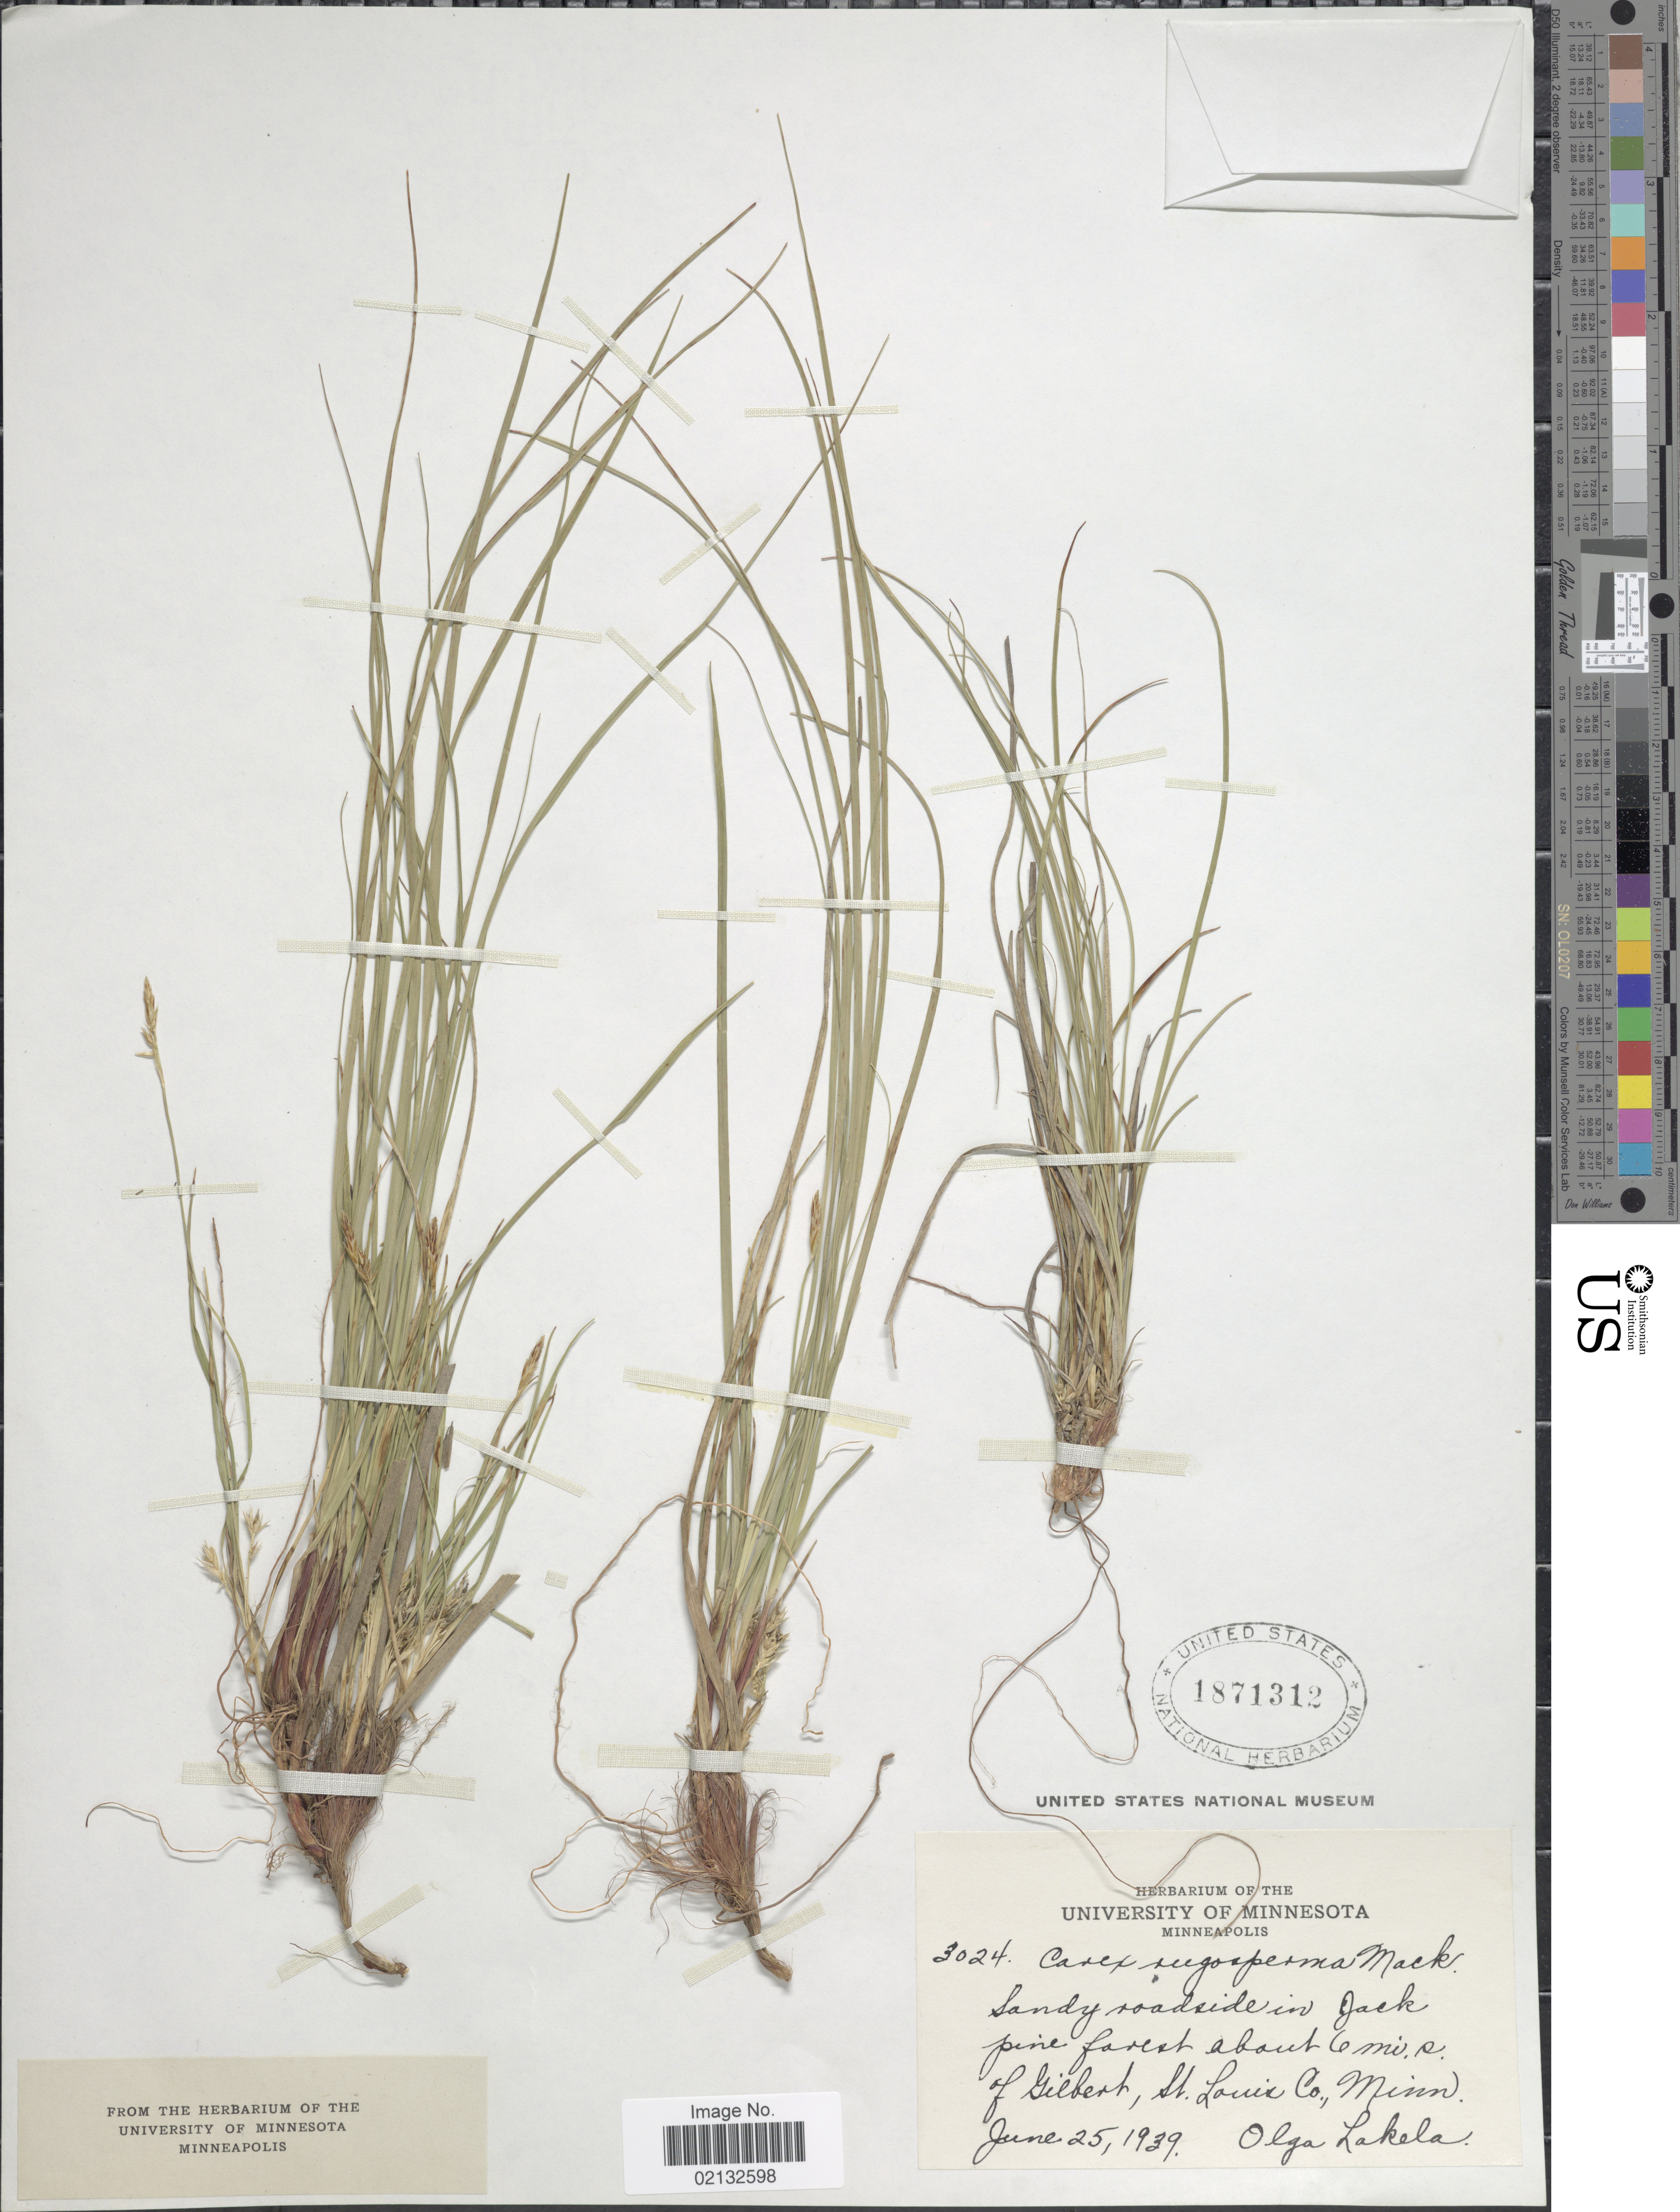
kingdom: Plantae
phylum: Tracheophyta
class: Liliopsida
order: Poales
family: Cyperaceae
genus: Carex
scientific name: Carex rugosperma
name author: Mack.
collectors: O. K. Lakela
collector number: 3024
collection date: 1939-06-25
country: United States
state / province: Minnesota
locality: Jack pine forest about 6 mi. s. of Gilbert, St. Louis Co.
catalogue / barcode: US 1871312